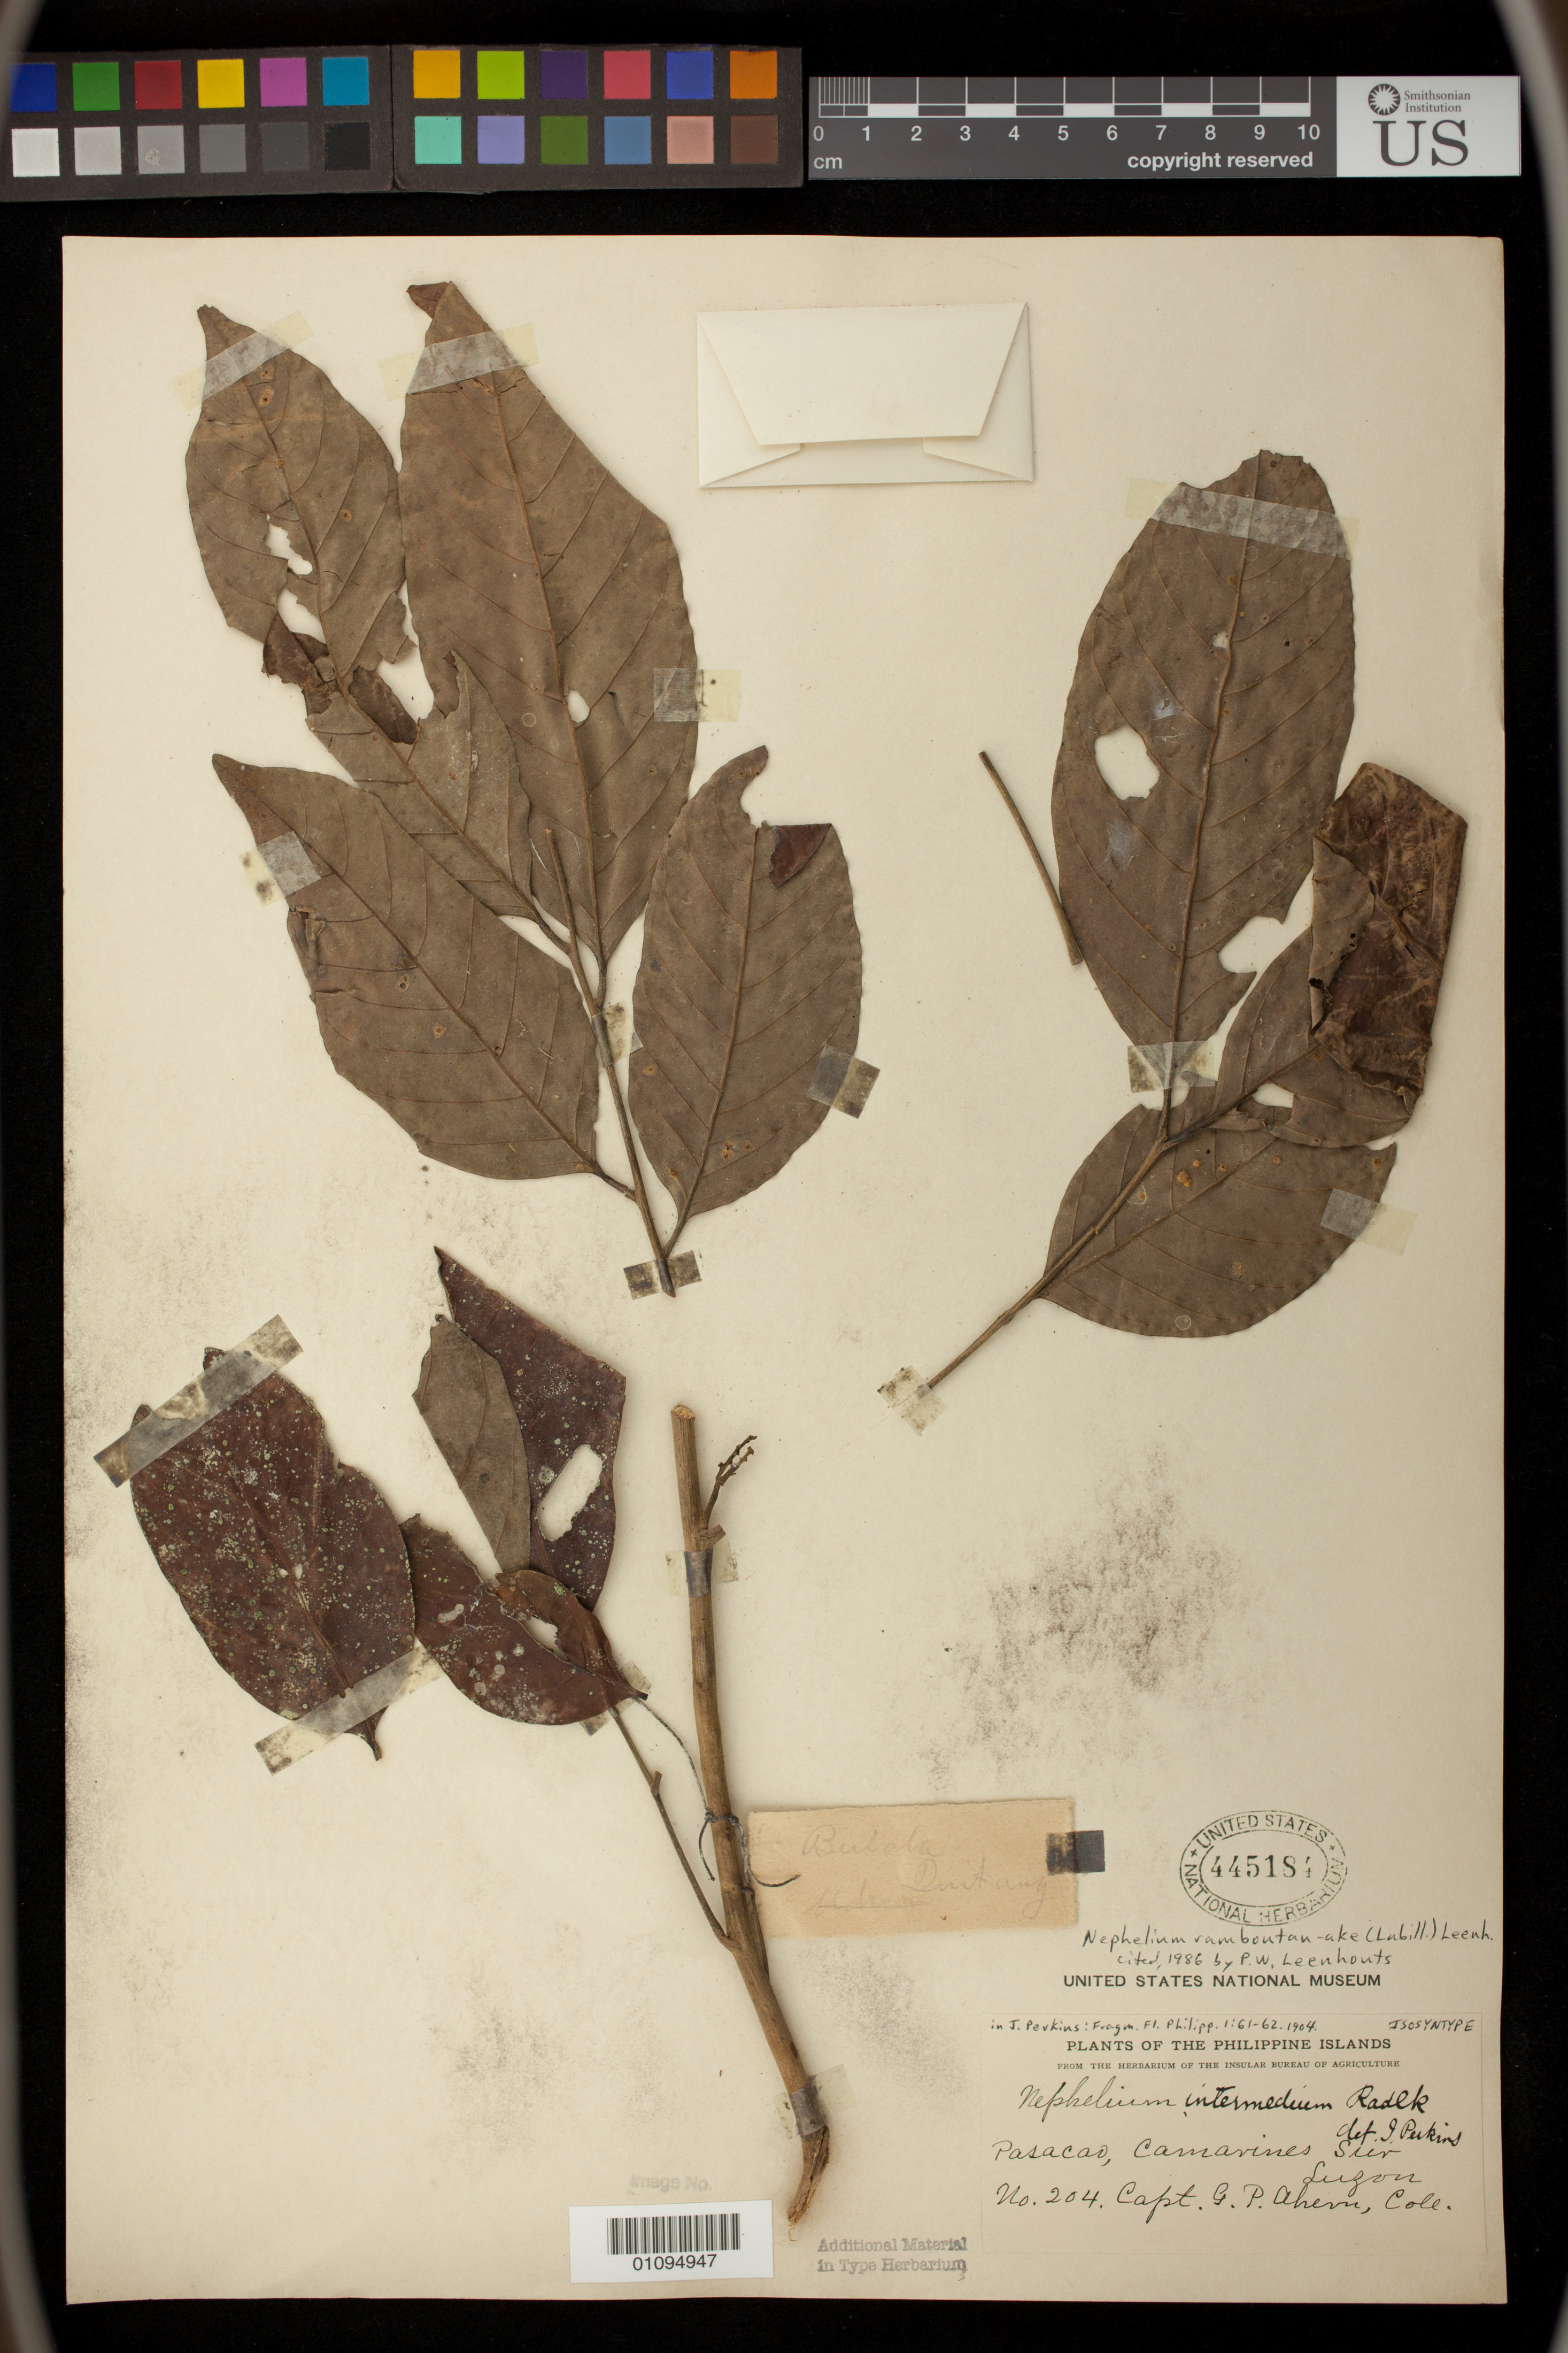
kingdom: Plantae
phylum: Tracheophyta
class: Magnoliopsida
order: Sapindales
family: Sapindaceae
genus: Nephelium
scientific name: Nephelium intermedium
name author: Radlk. in Perkins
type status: Isosyntype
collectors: G. Ahern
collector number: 204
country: Philippines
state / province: Bicol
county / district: Camarines Sur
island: Luzon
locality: Pasacao.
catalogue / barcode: US 44518